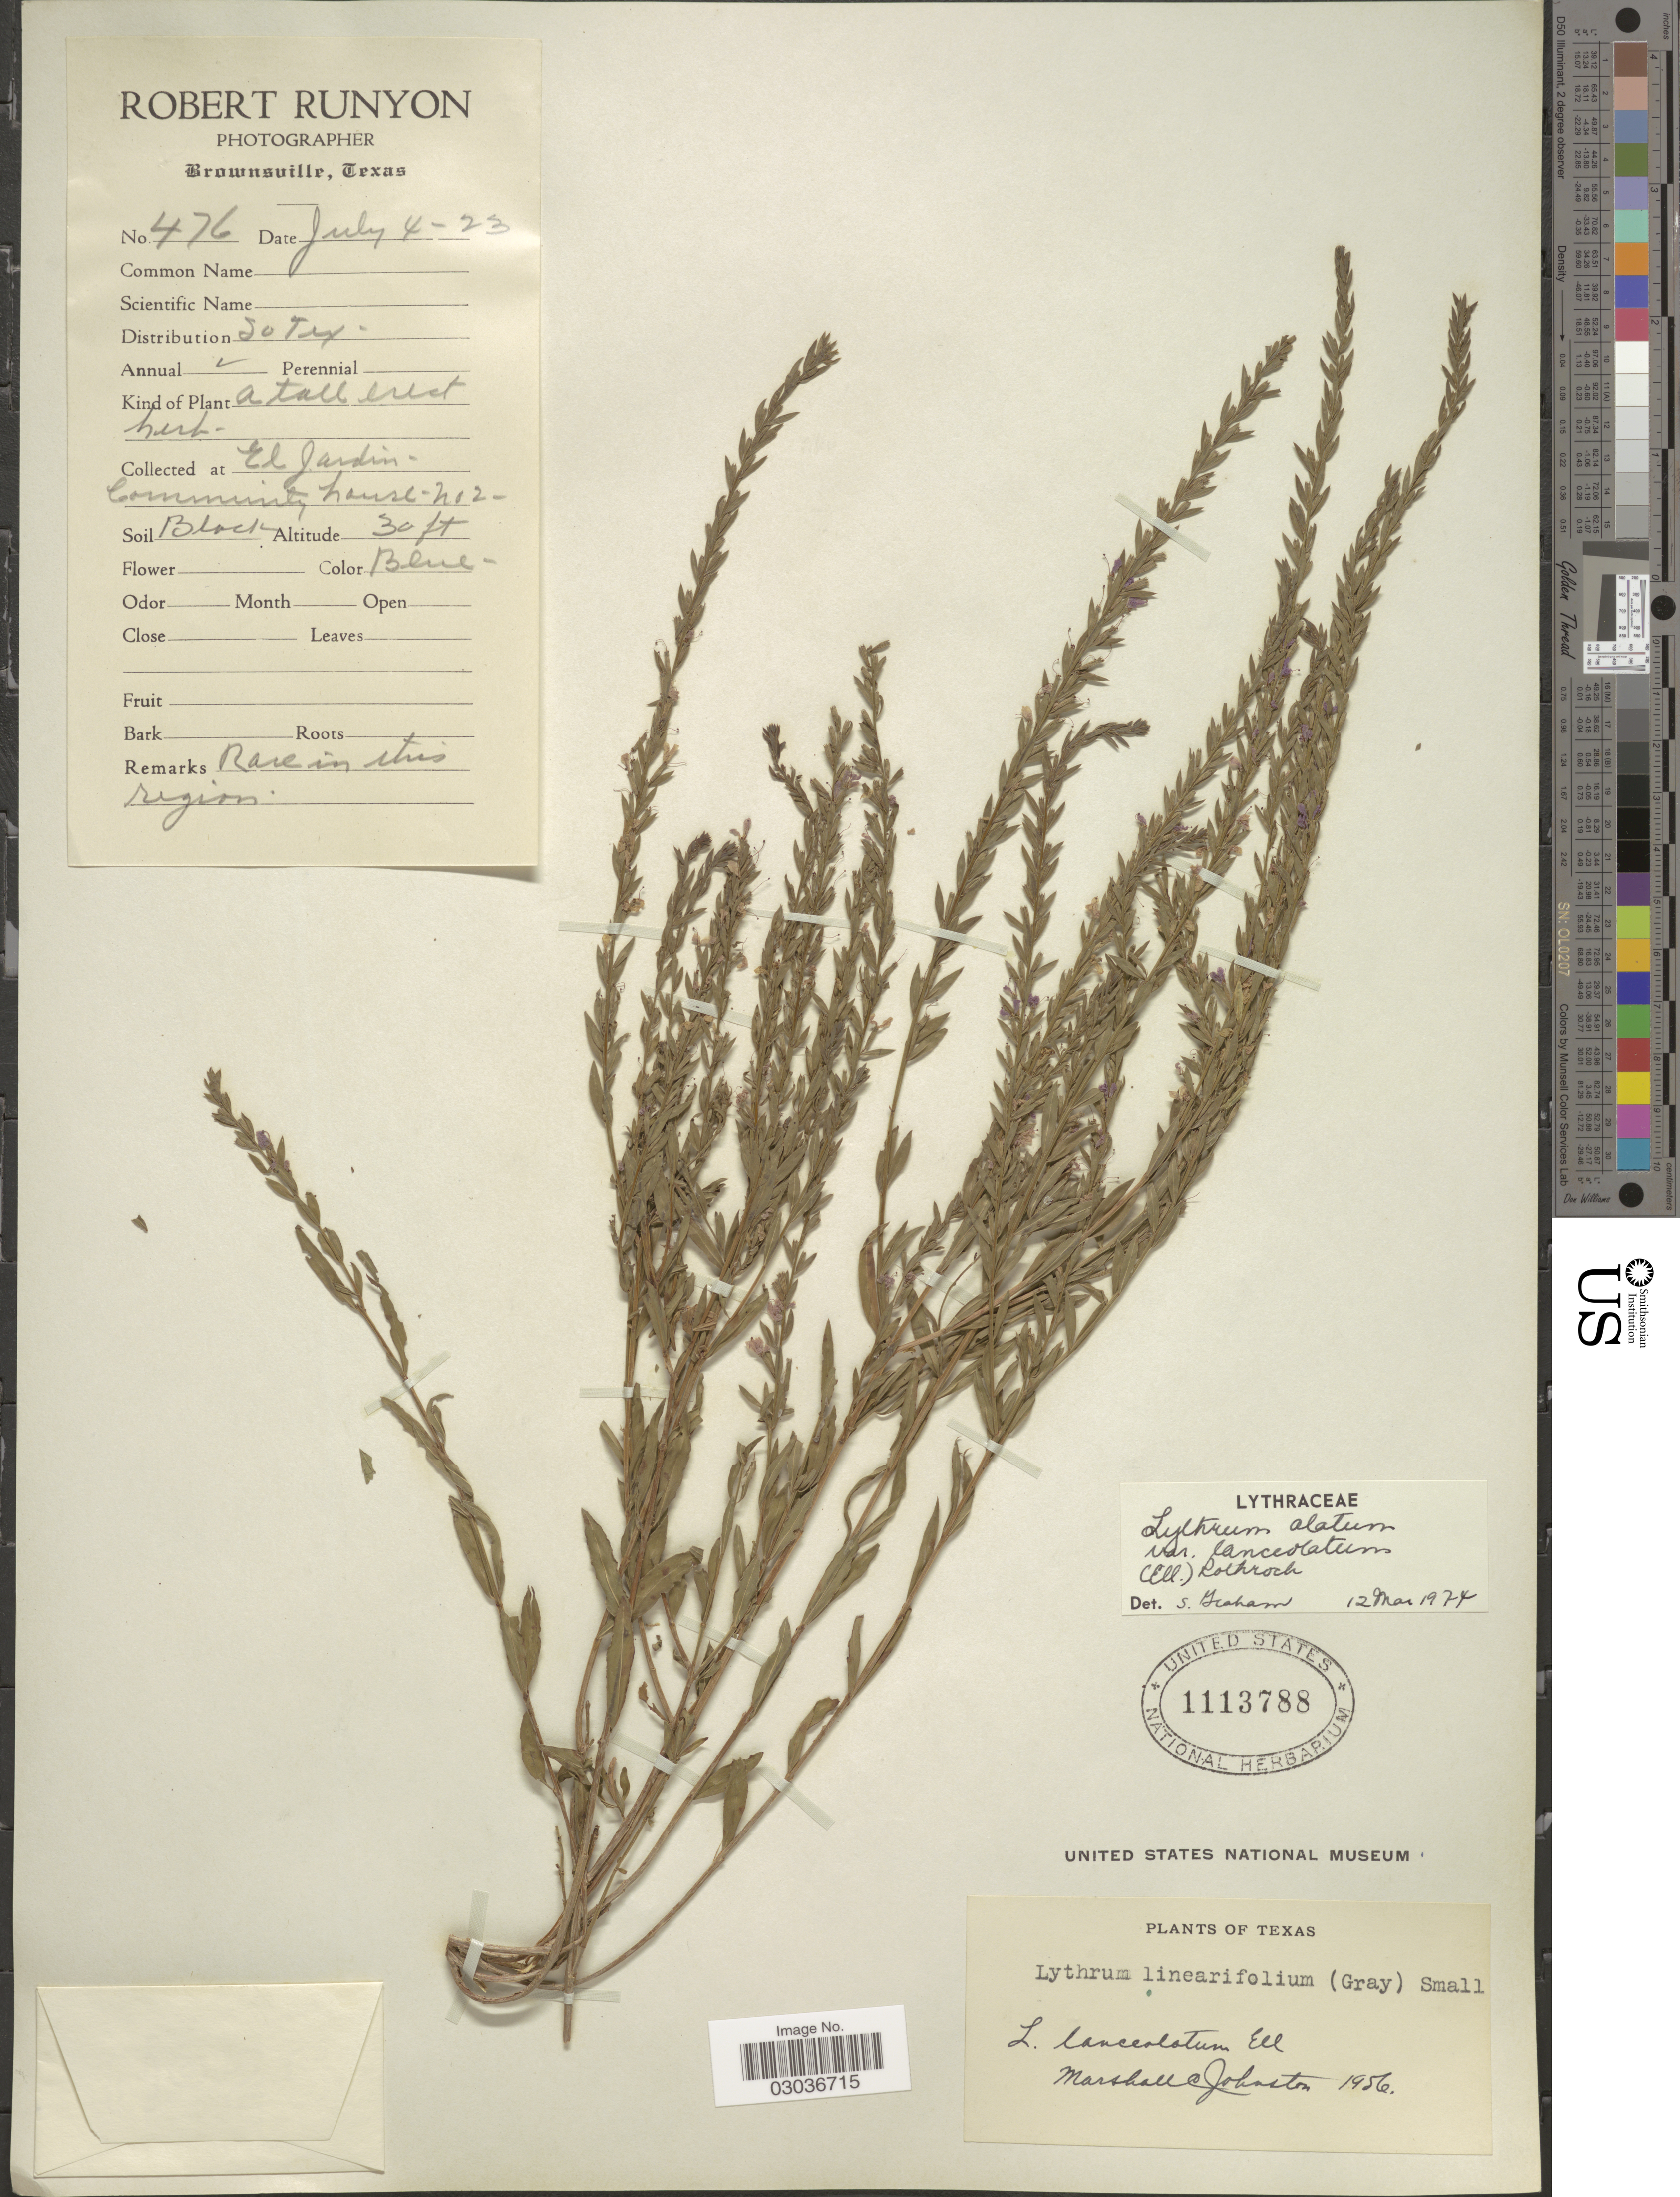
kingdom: Plantae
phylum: Tracheophyta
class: Magnoliopsida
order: Myrtales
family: Lythraceae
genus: Lythrum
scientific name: Lythrum alatum var. lanceolatum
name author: (Elliott) A. Gray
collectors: R. Runyon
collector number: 475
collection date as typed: Transcribed d/m/y: 4/7/23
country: United States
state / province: Texas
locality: El Jardin Community, house no. 2.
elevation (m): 9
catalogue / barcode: US 1113788